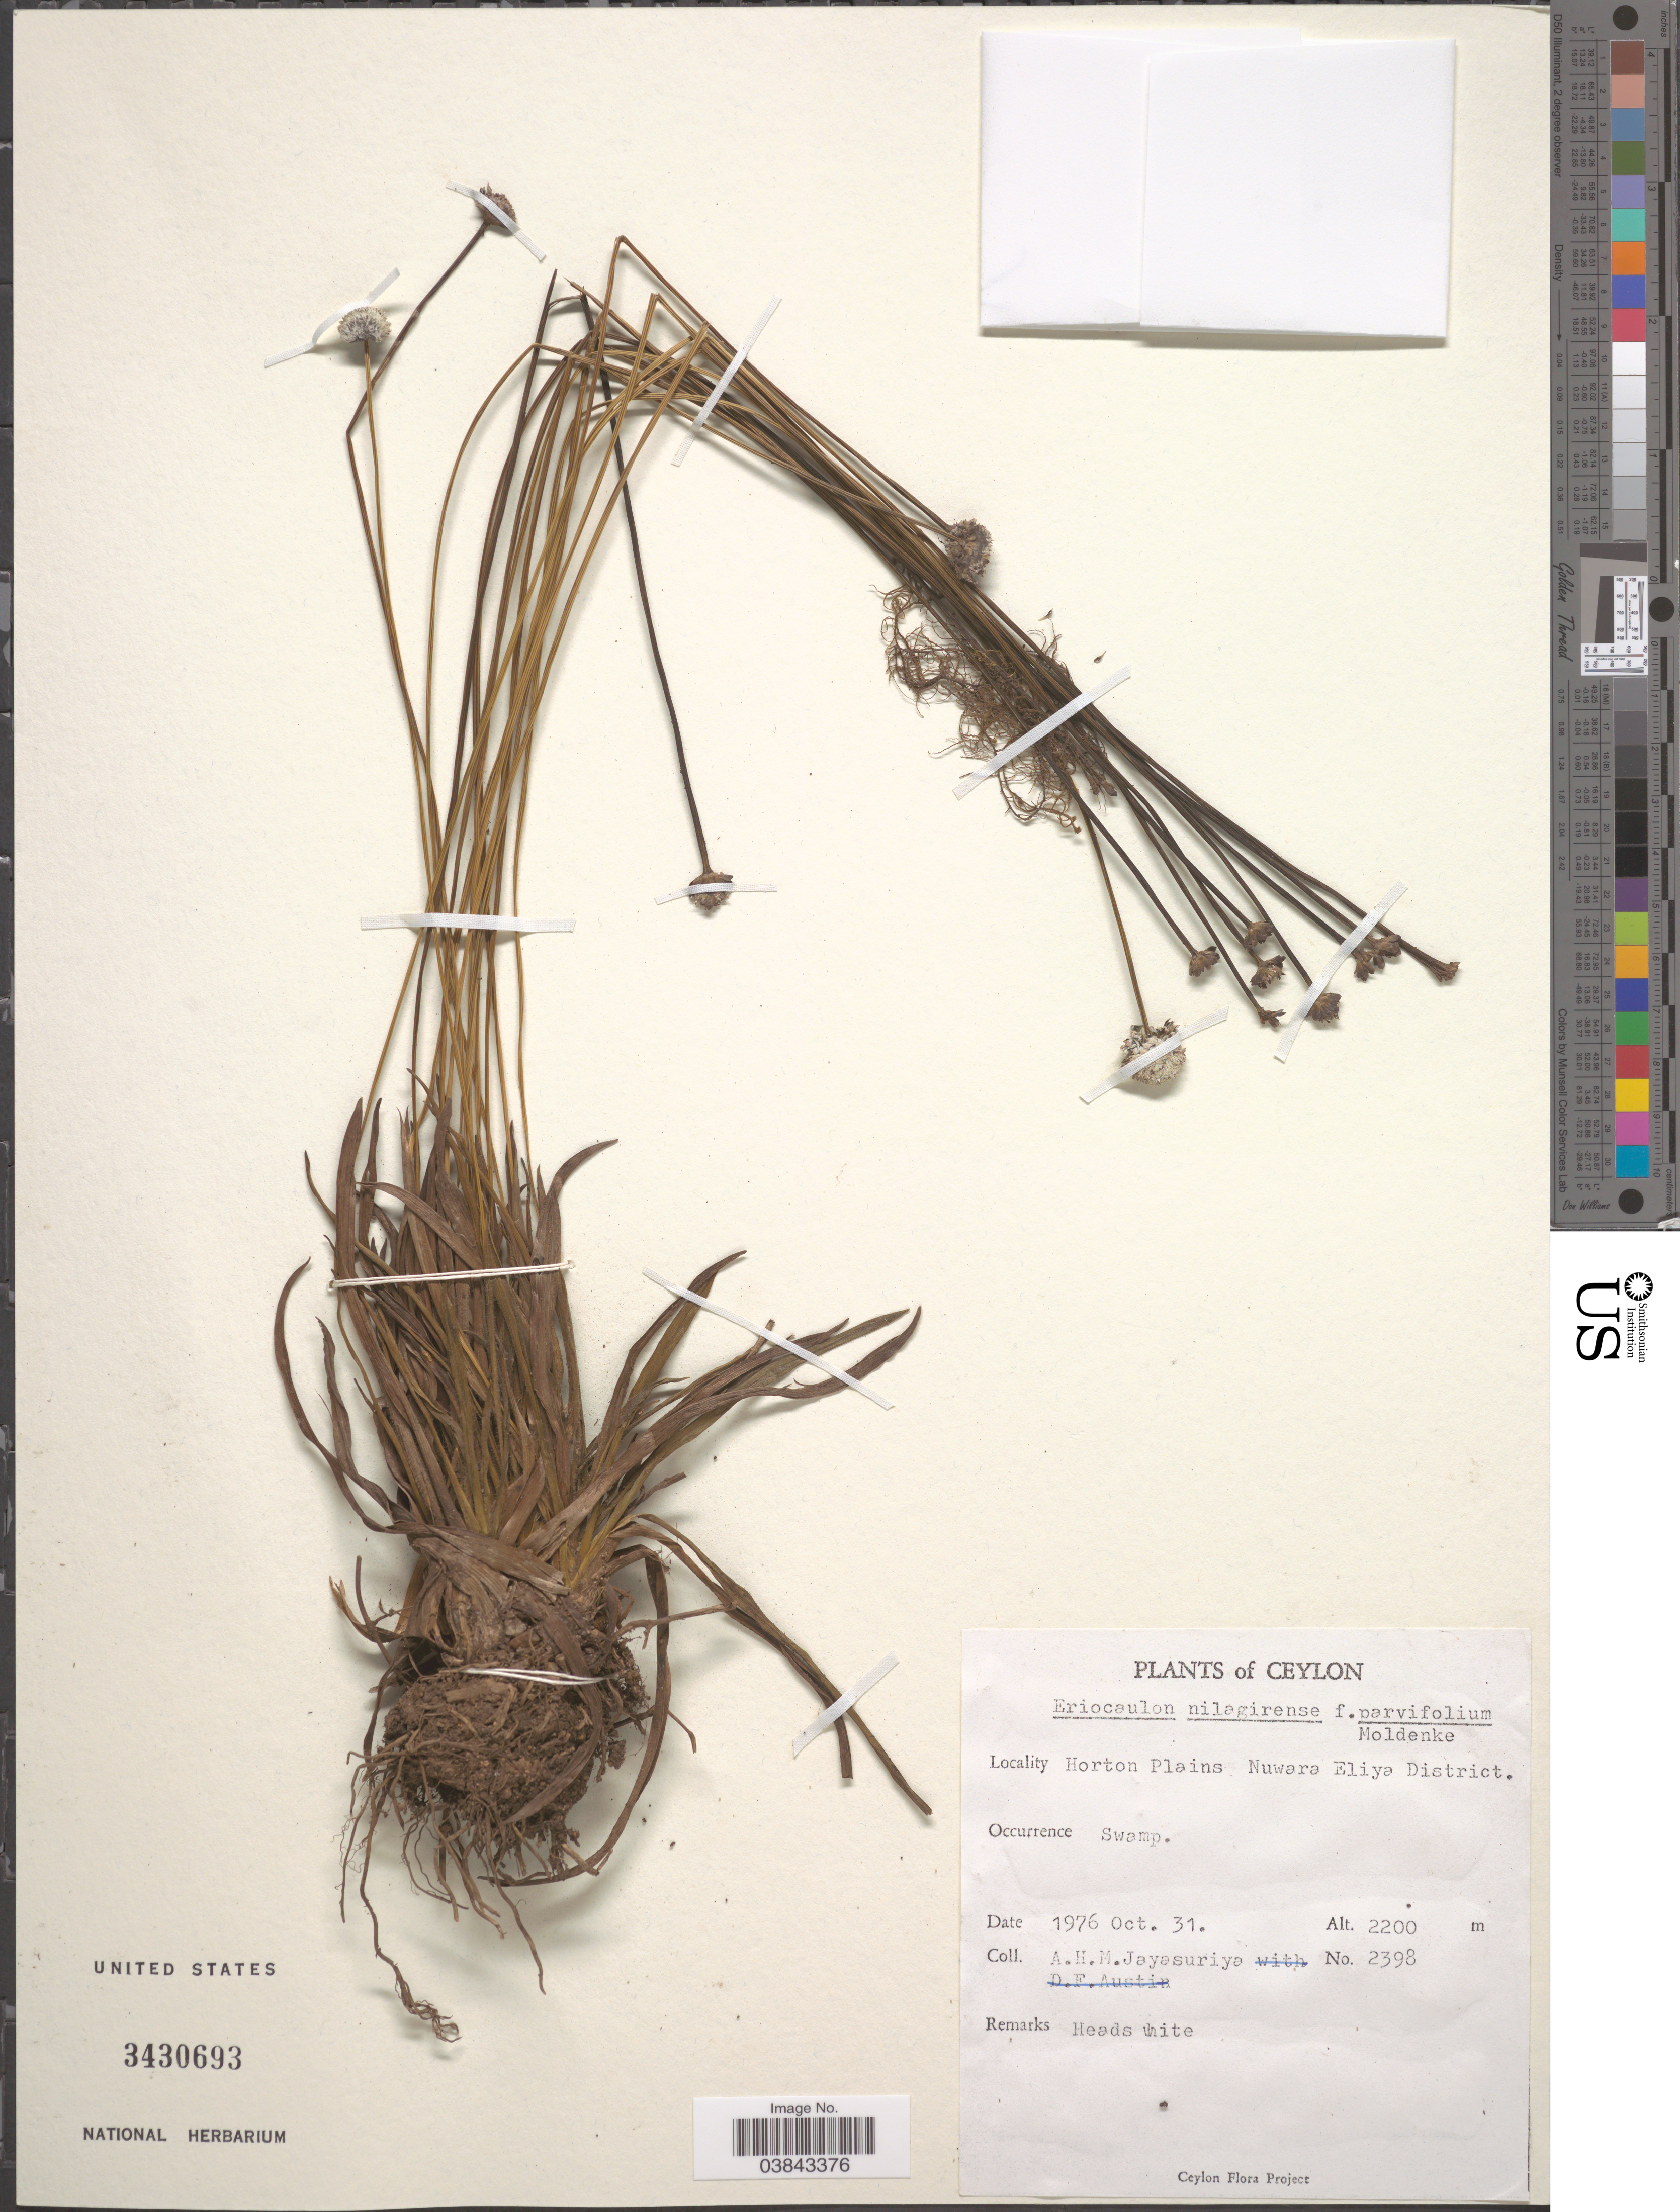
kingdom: Plantae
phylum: Tracheophyta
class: Liliopsida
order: Poales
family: Eriocaulaceae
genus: Eriocaulon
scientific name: Eriocaulon brownianum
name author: Mart.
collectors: A. H. Jayasuriya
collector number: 2398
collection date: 1976-10-31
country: Sri Lanka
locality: Ceylon. Horton Plains. Nuwara Eliya District.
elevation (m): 2200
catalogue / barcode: US 3430693